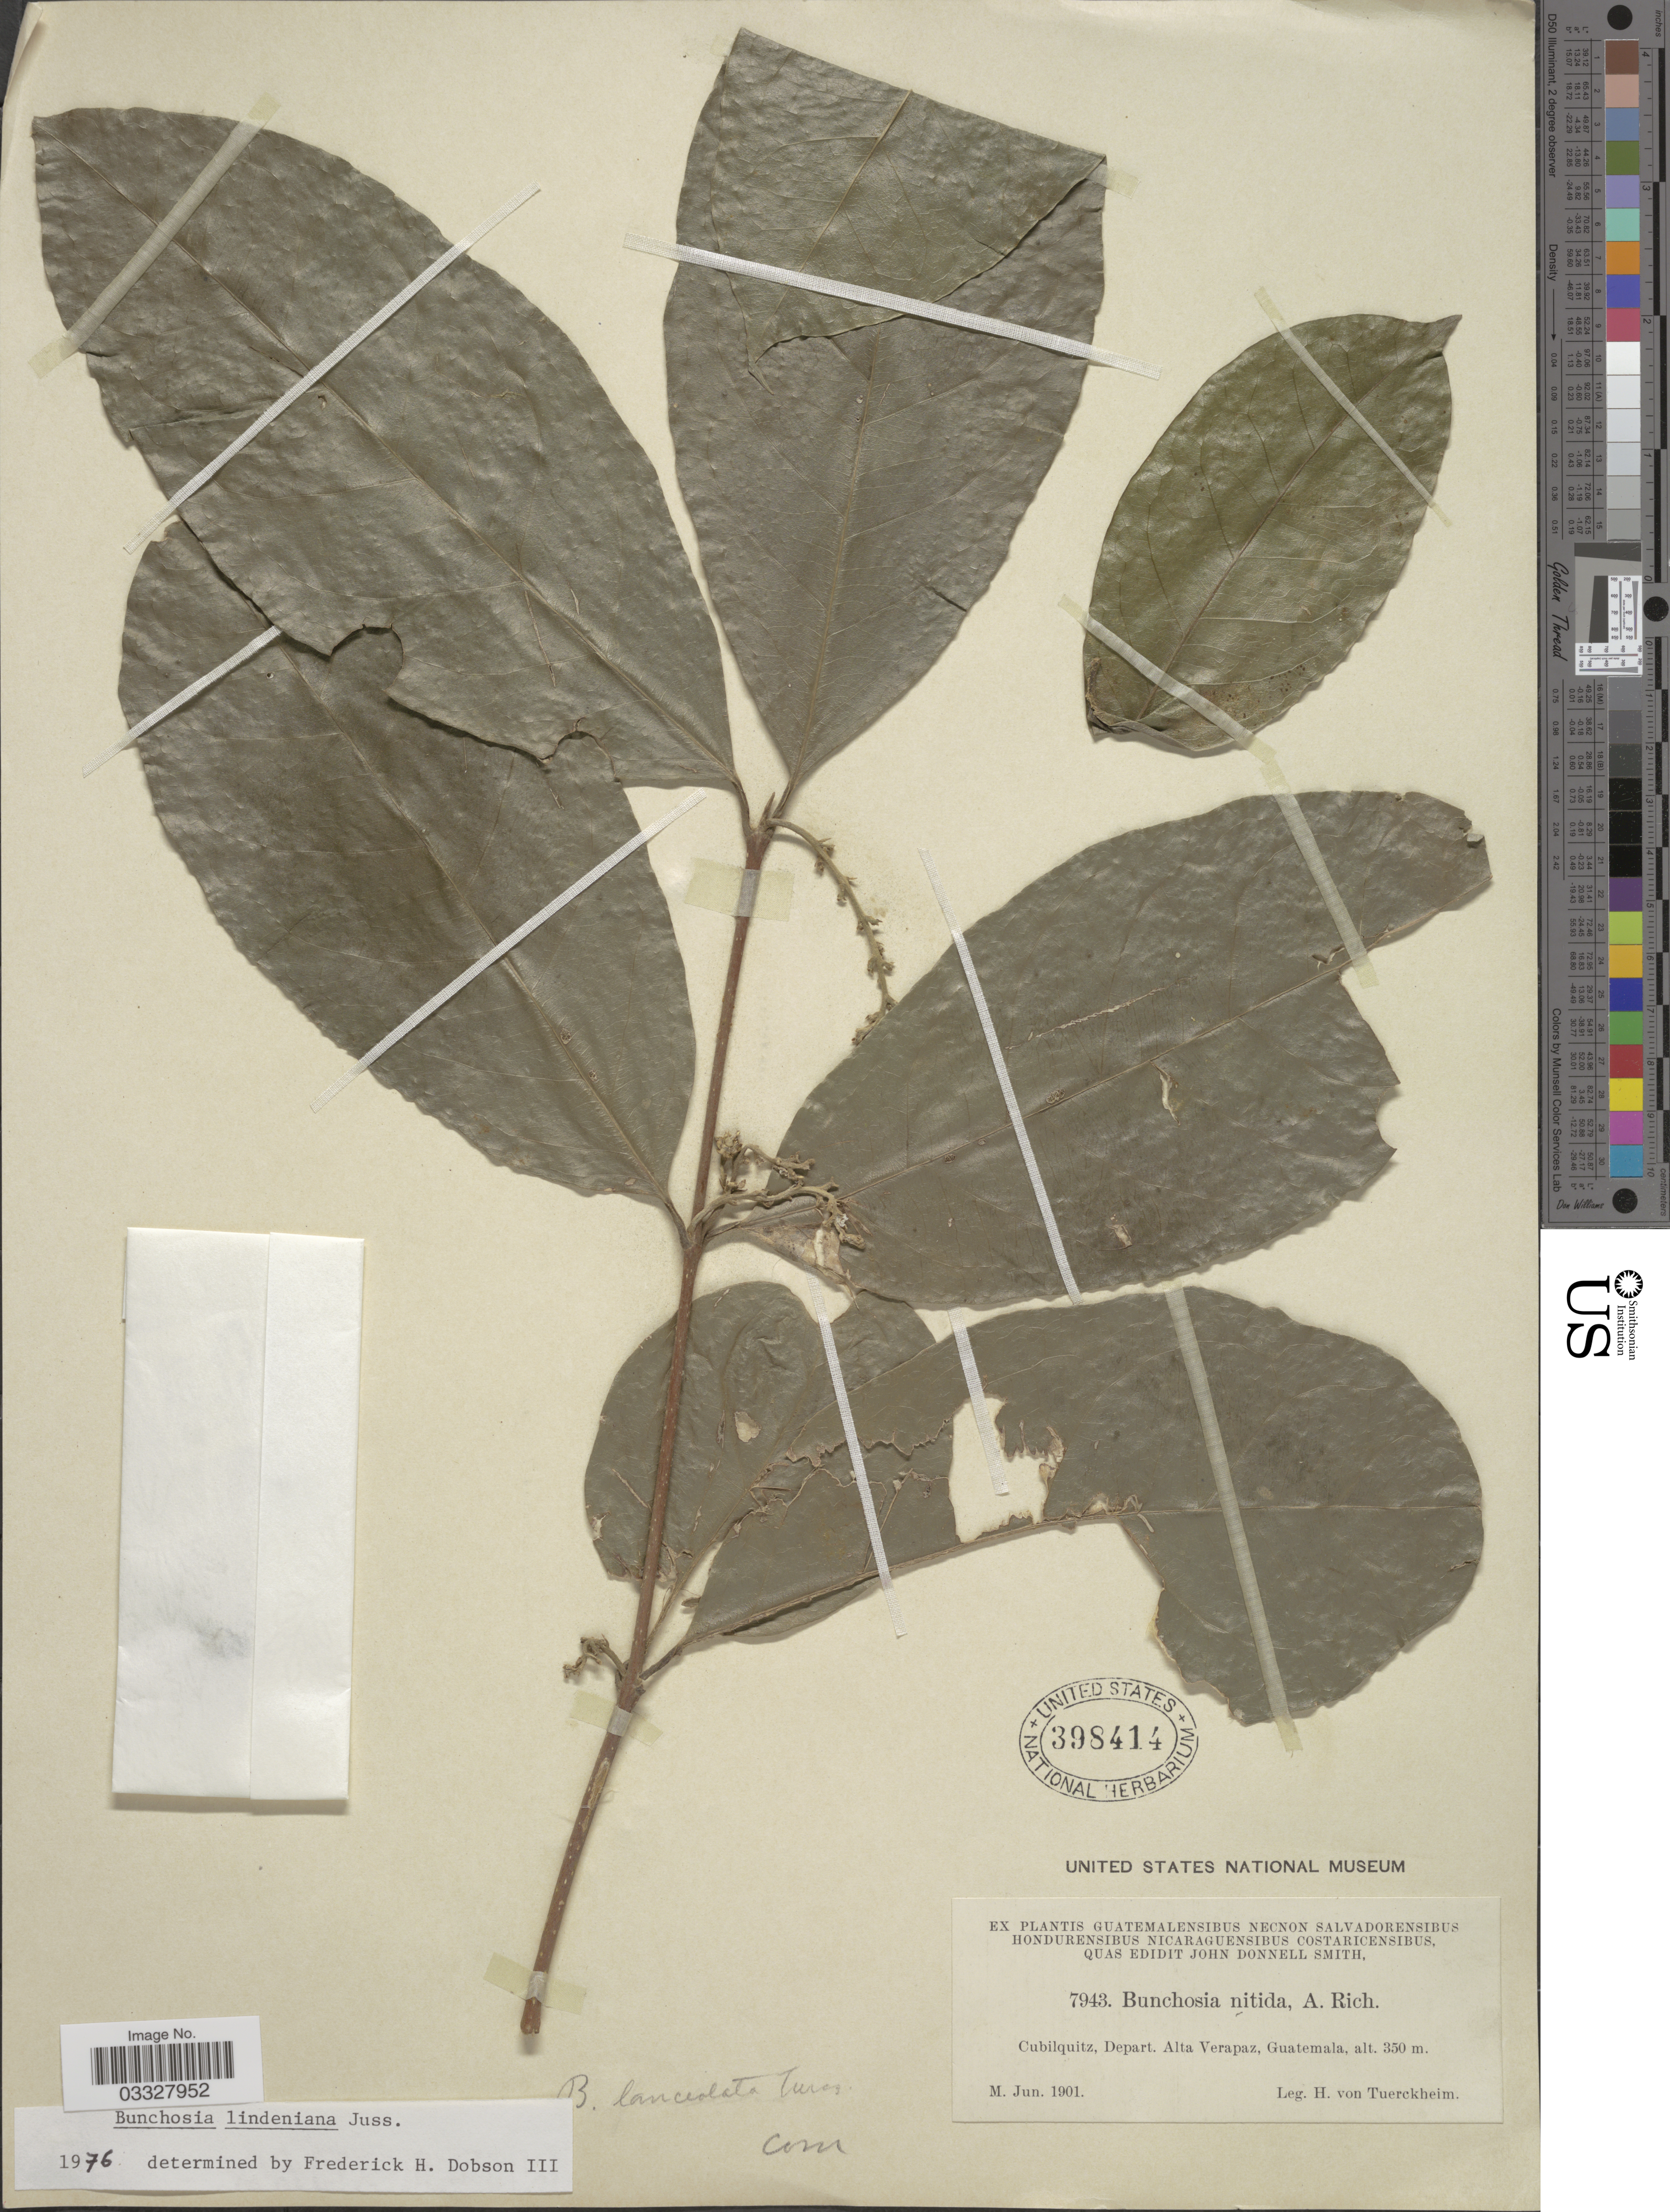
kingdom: Plantae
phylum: Tracheophyta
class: Magnoliopsida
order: Malpighiales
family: Malpighiaceae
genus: Bunchosia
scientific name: Bunchosia lindeniana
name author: A. Juss.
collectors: H. von Tuerckheim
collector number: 7943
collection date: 1901-06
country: Guatemala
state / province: Alta Verapaz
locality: Cubilquitz, Depart. Alta Verapaz.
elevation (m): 350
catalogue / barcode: US 398414